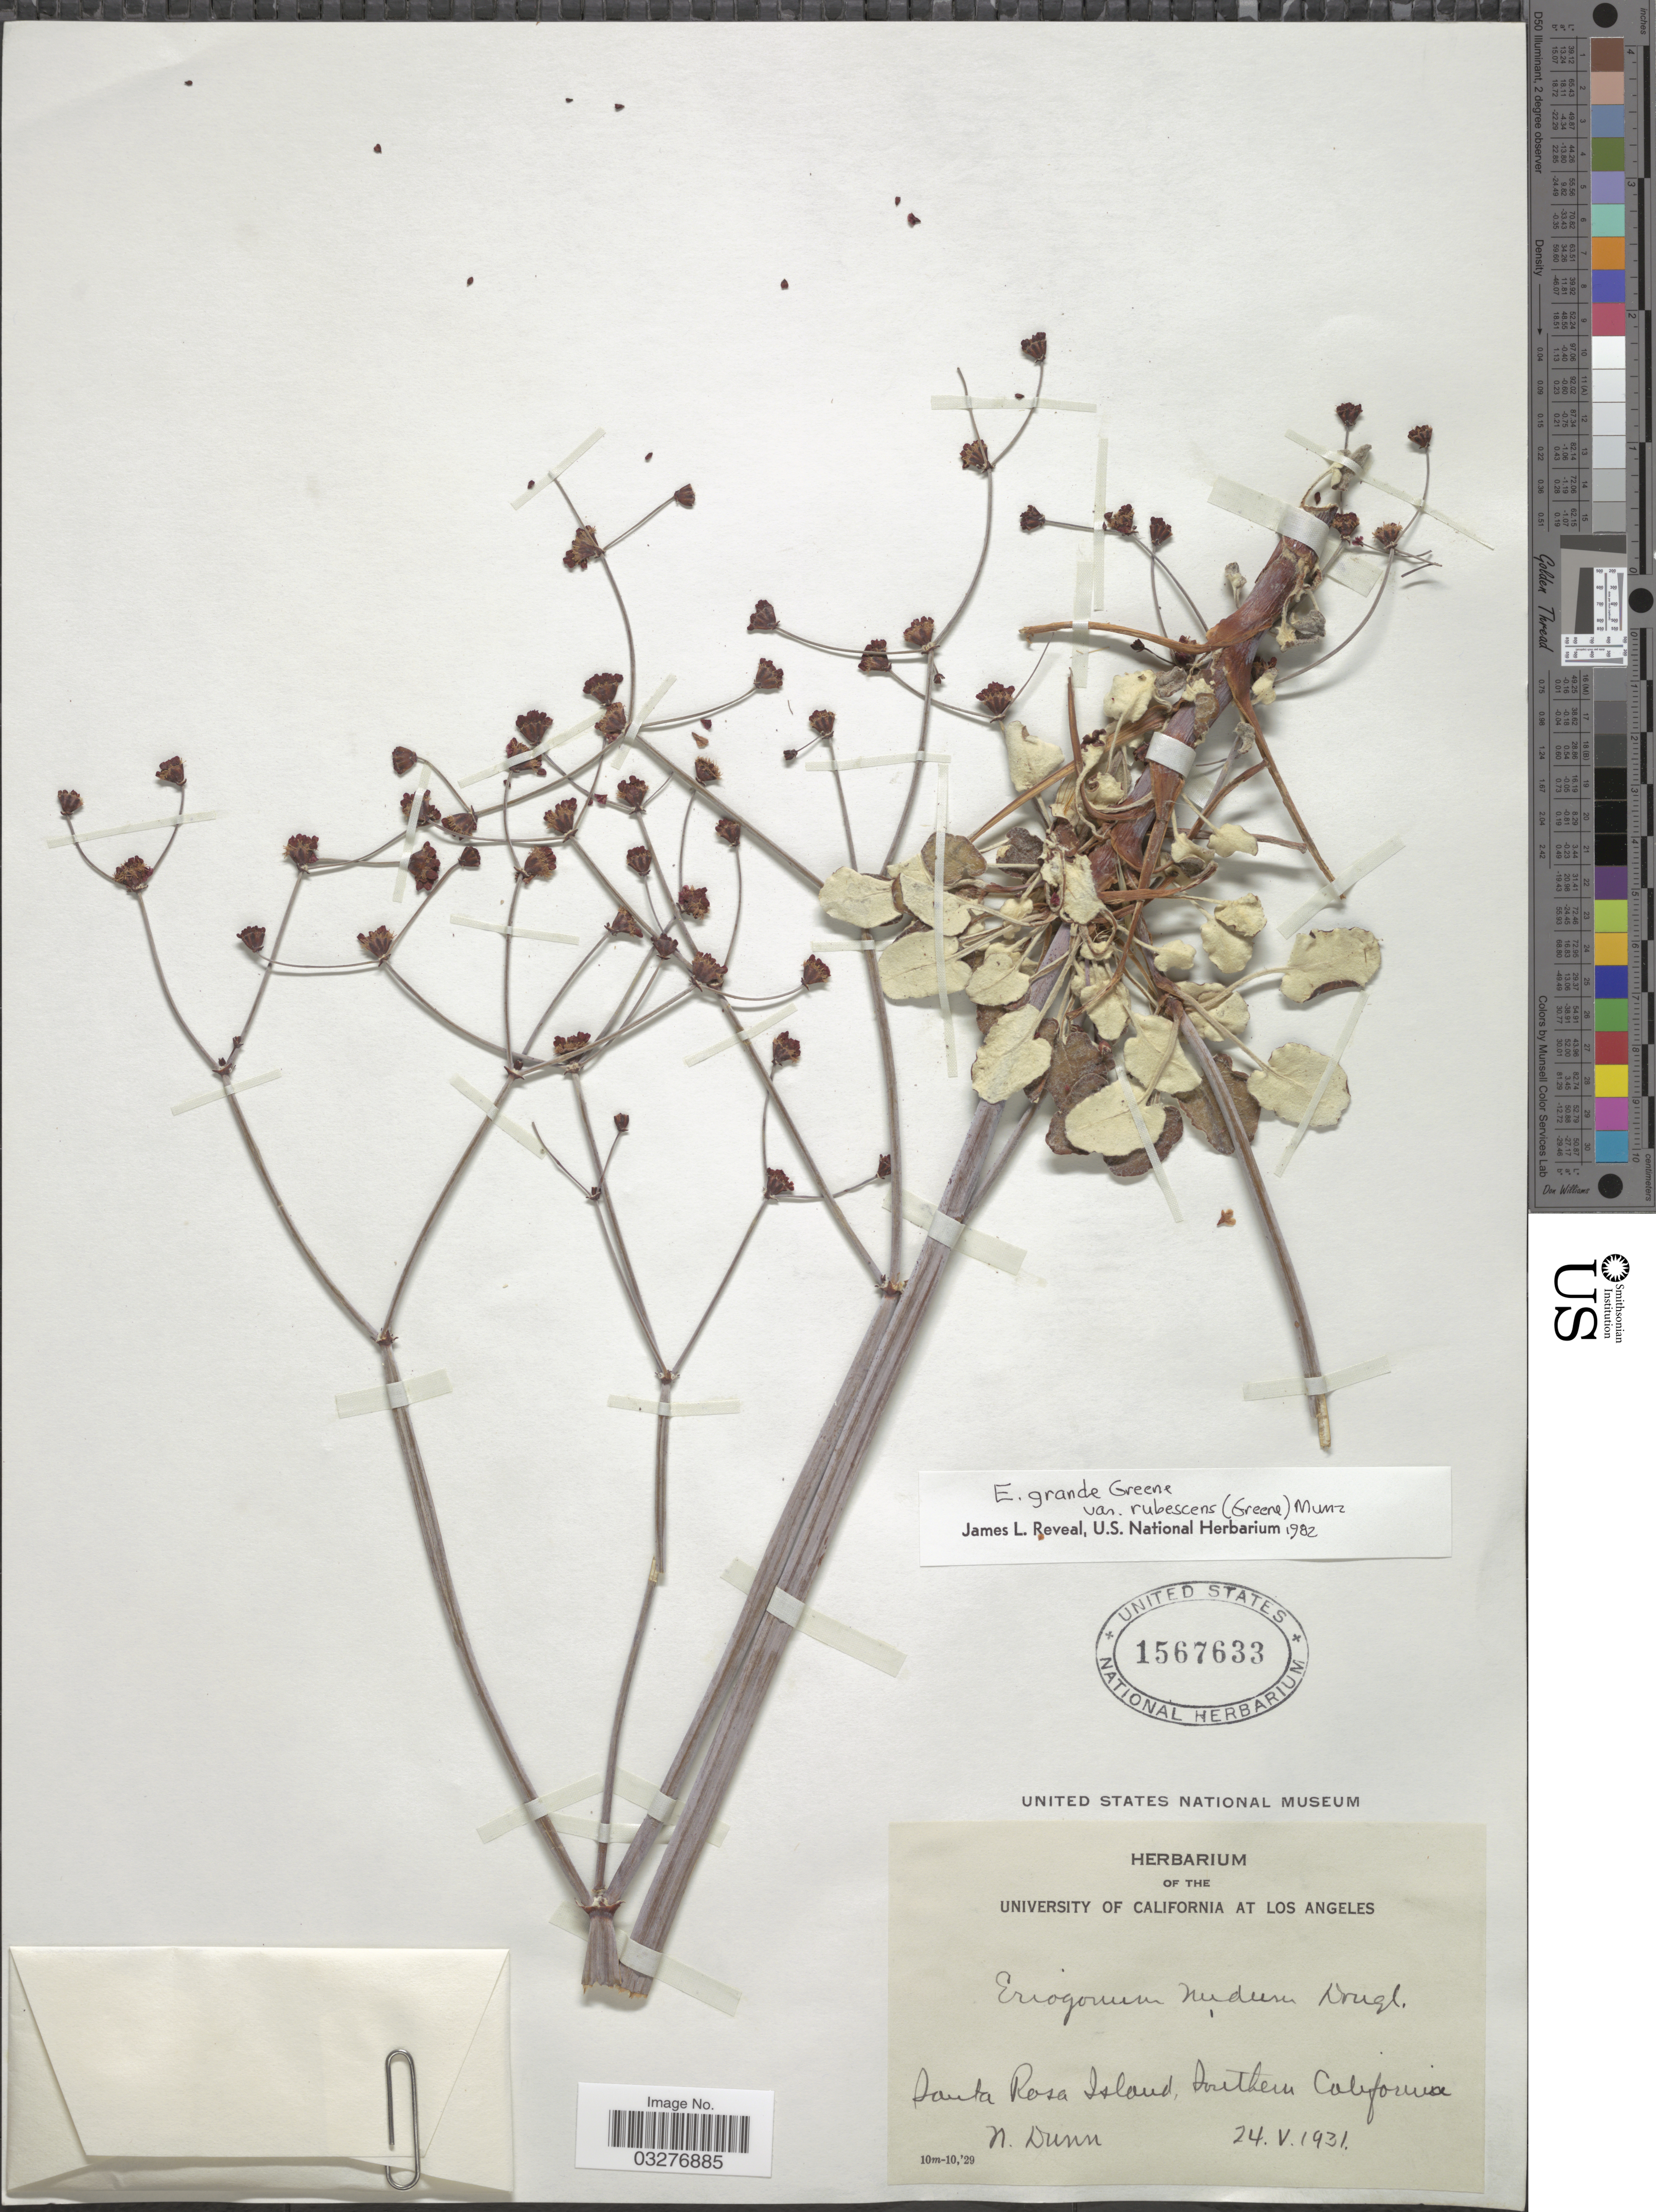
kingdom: Plantae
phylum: Tracheophyta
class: Magnoliopsida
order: Caryophyllales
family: Polygonaceae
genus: Eriogonum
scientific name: Eriogonum grande var. rubescens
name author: (Greene) Munz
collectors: N. Dunn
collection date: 1931-05-24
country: United States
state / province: California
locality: Santa Rosa Island, Southern California.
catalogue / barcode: US 1567633